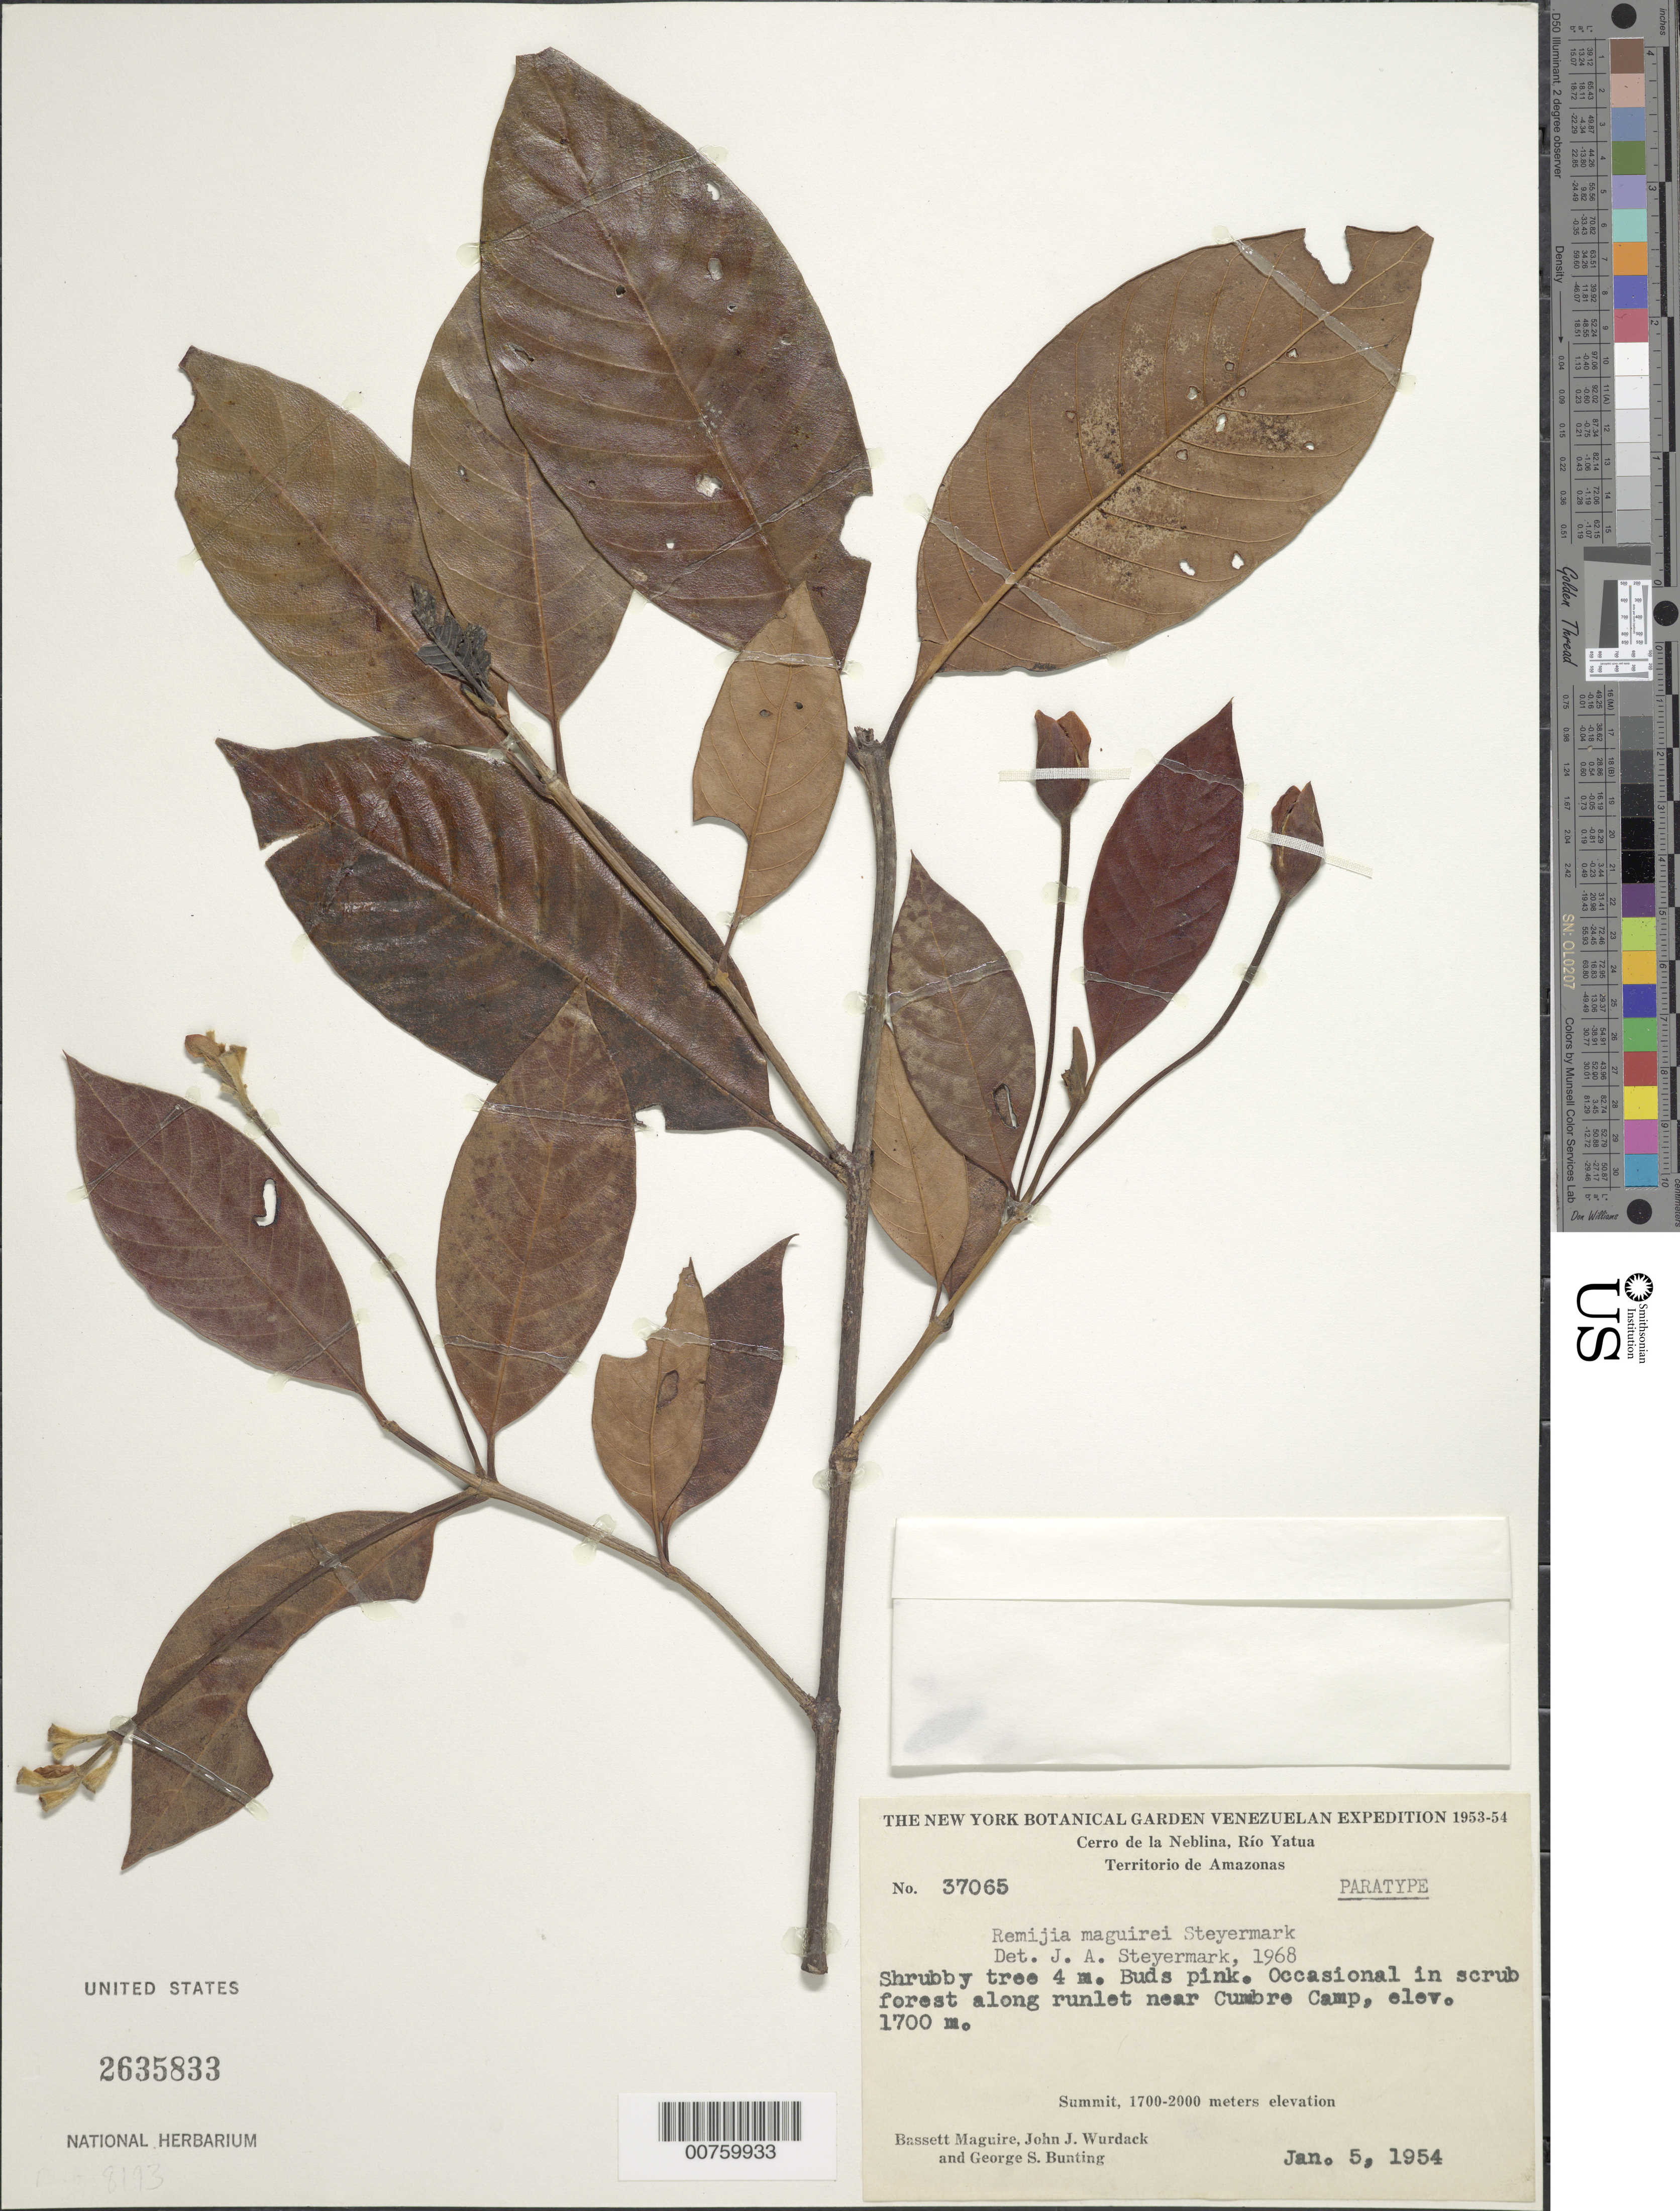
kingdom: Plantae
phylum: Tracheophyta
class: Magnoliopsida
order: Gentianales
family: Rubiaceae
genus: Remijia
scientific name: Remijia maguirei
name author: Steyerm.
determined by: Steyermark, Julian A., (VEN)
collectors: B. Maguire, J. J. Wurdack & G. S. Bunting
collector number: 37065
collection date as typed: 5-Jan-54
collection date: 1954-01-05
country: Venezuela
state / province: Amazonas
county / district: Río Negro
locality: Cerro de la Neblina, Río Yatua, near Cumbre Camp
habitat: Scrub forest along runlet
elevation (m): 1700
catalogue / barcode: US 2635833